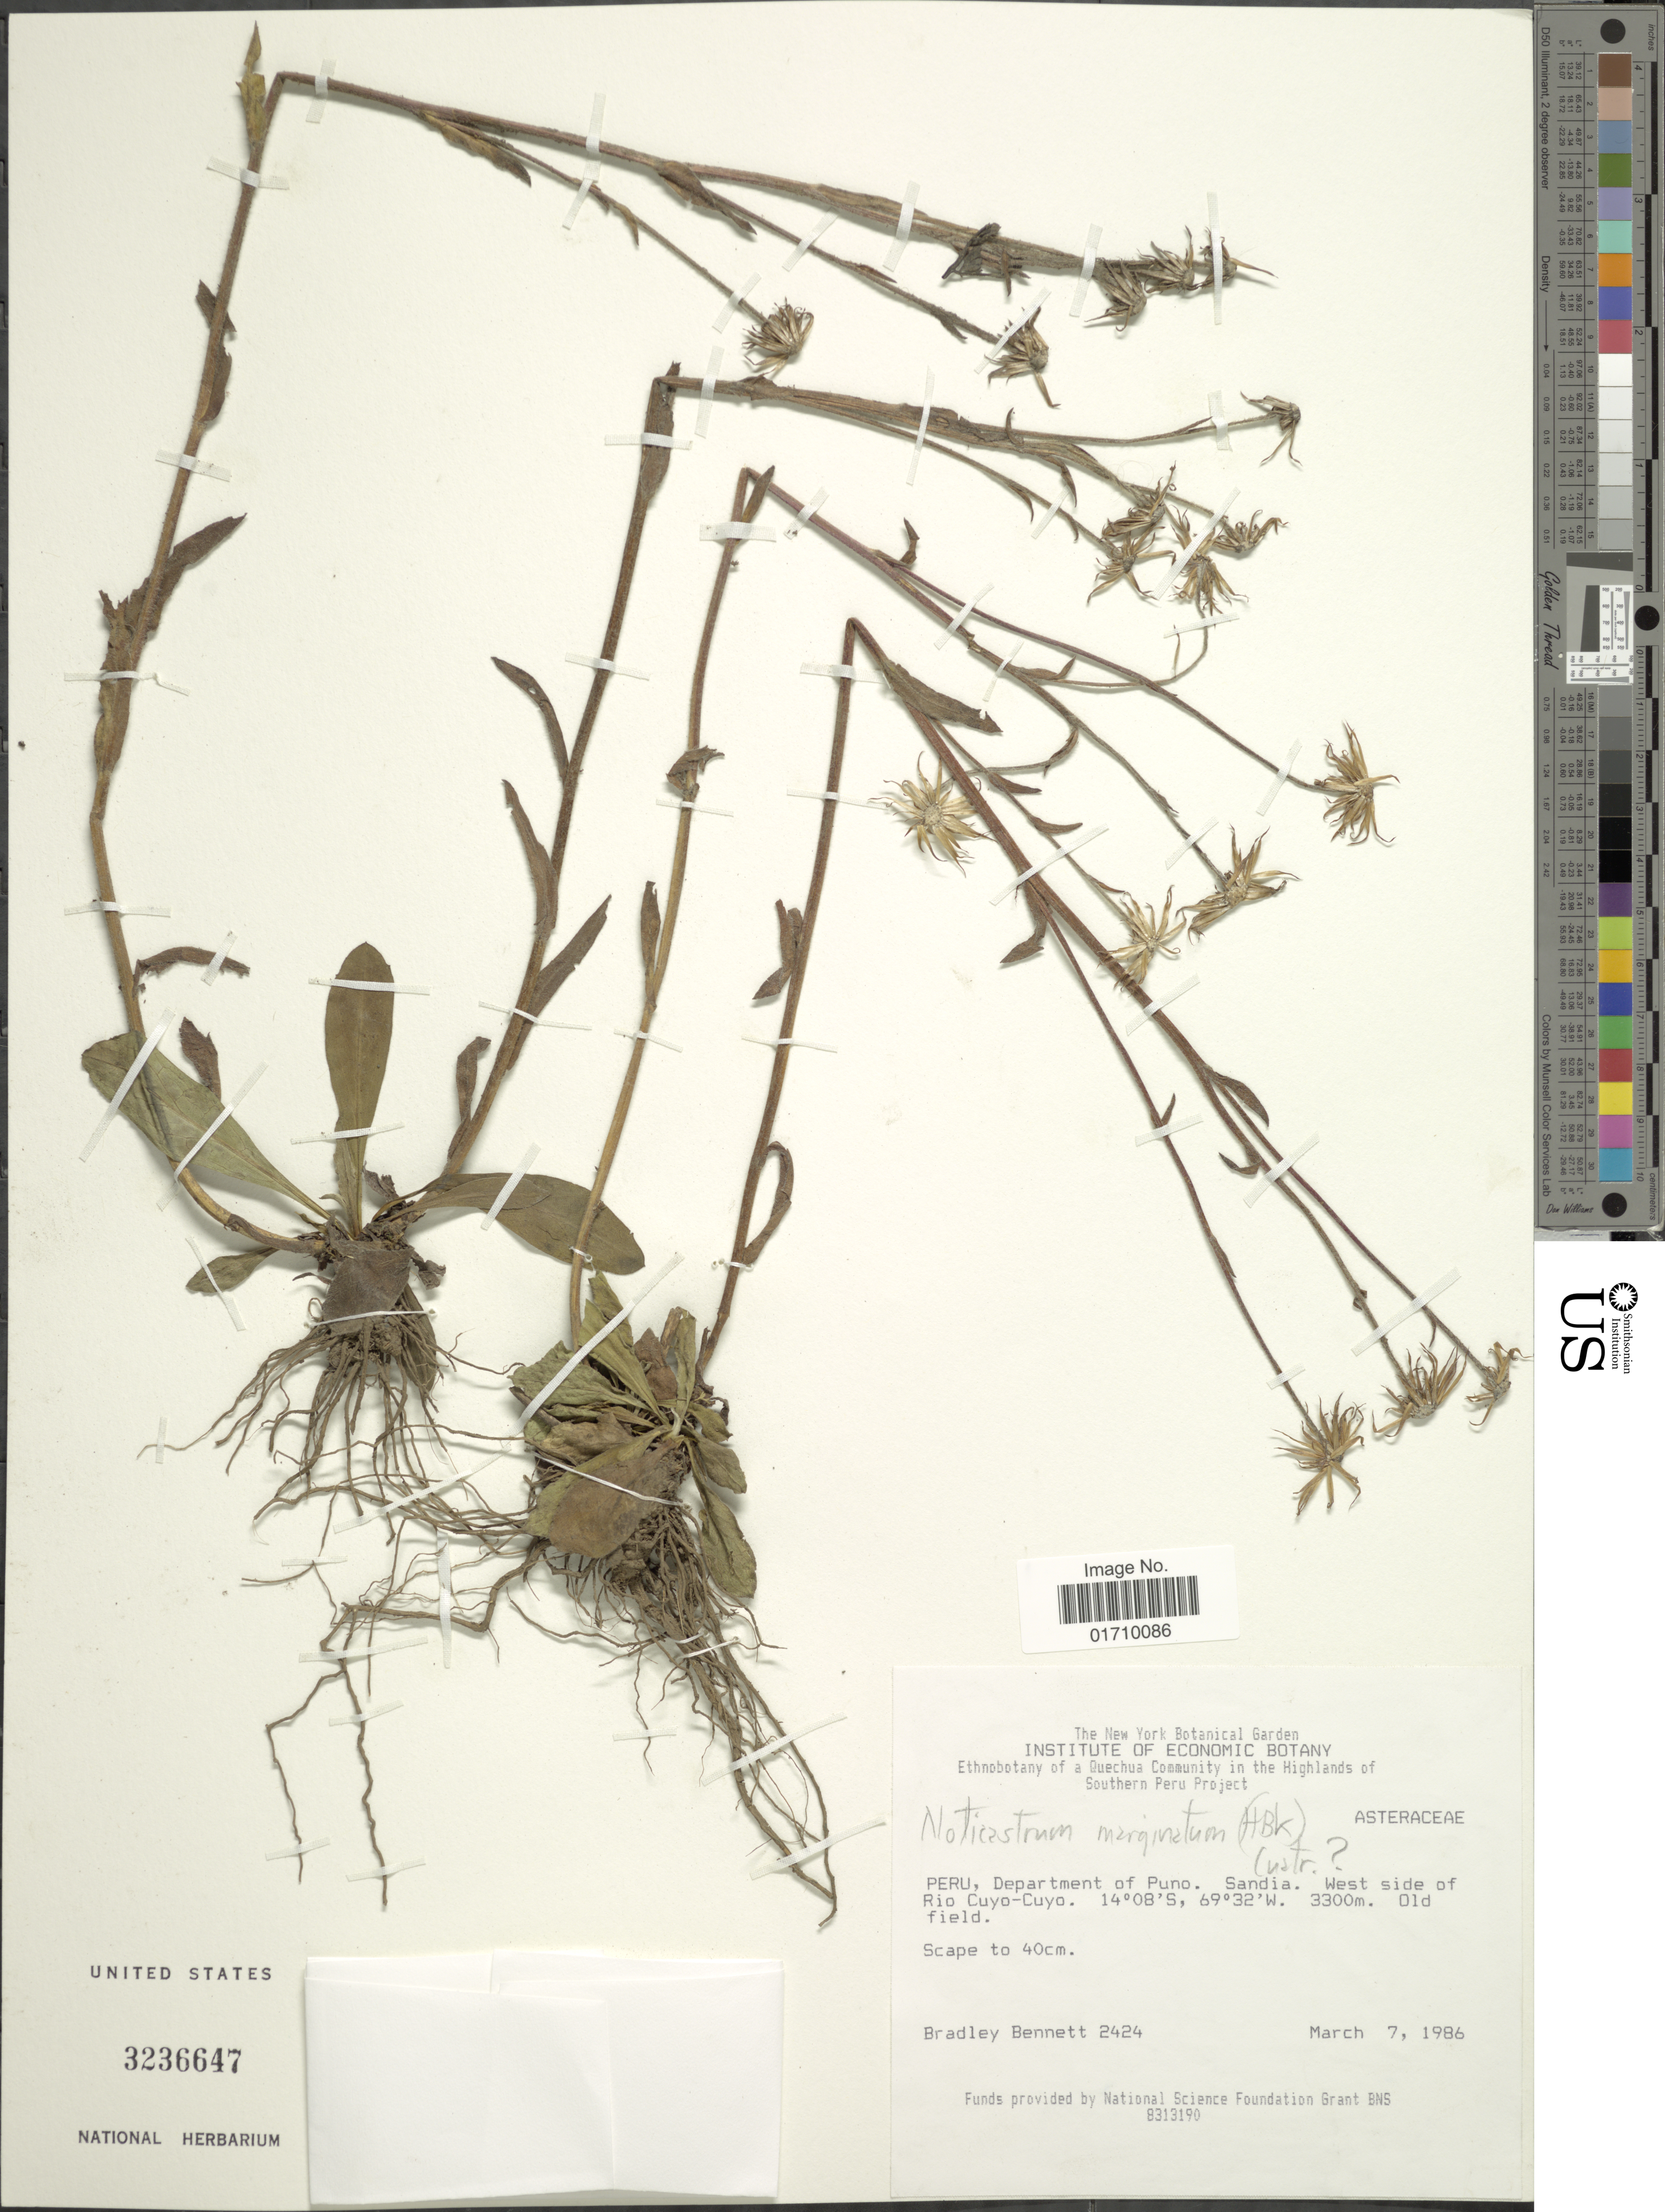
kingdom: Plantae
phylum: Tracheophyta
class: Magnoliopsida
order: Asterales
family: Asteraceae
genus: Noticastrum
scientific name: Noticastrum marginatum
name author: (Kunth) Cuatrec.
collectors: B. Bennett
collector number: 2424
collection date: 1986-03-07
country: Peru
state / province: Puno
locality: Sandia, west side of Rio Cuyo-Cuyo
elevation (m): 3300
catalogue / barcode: US 3236647